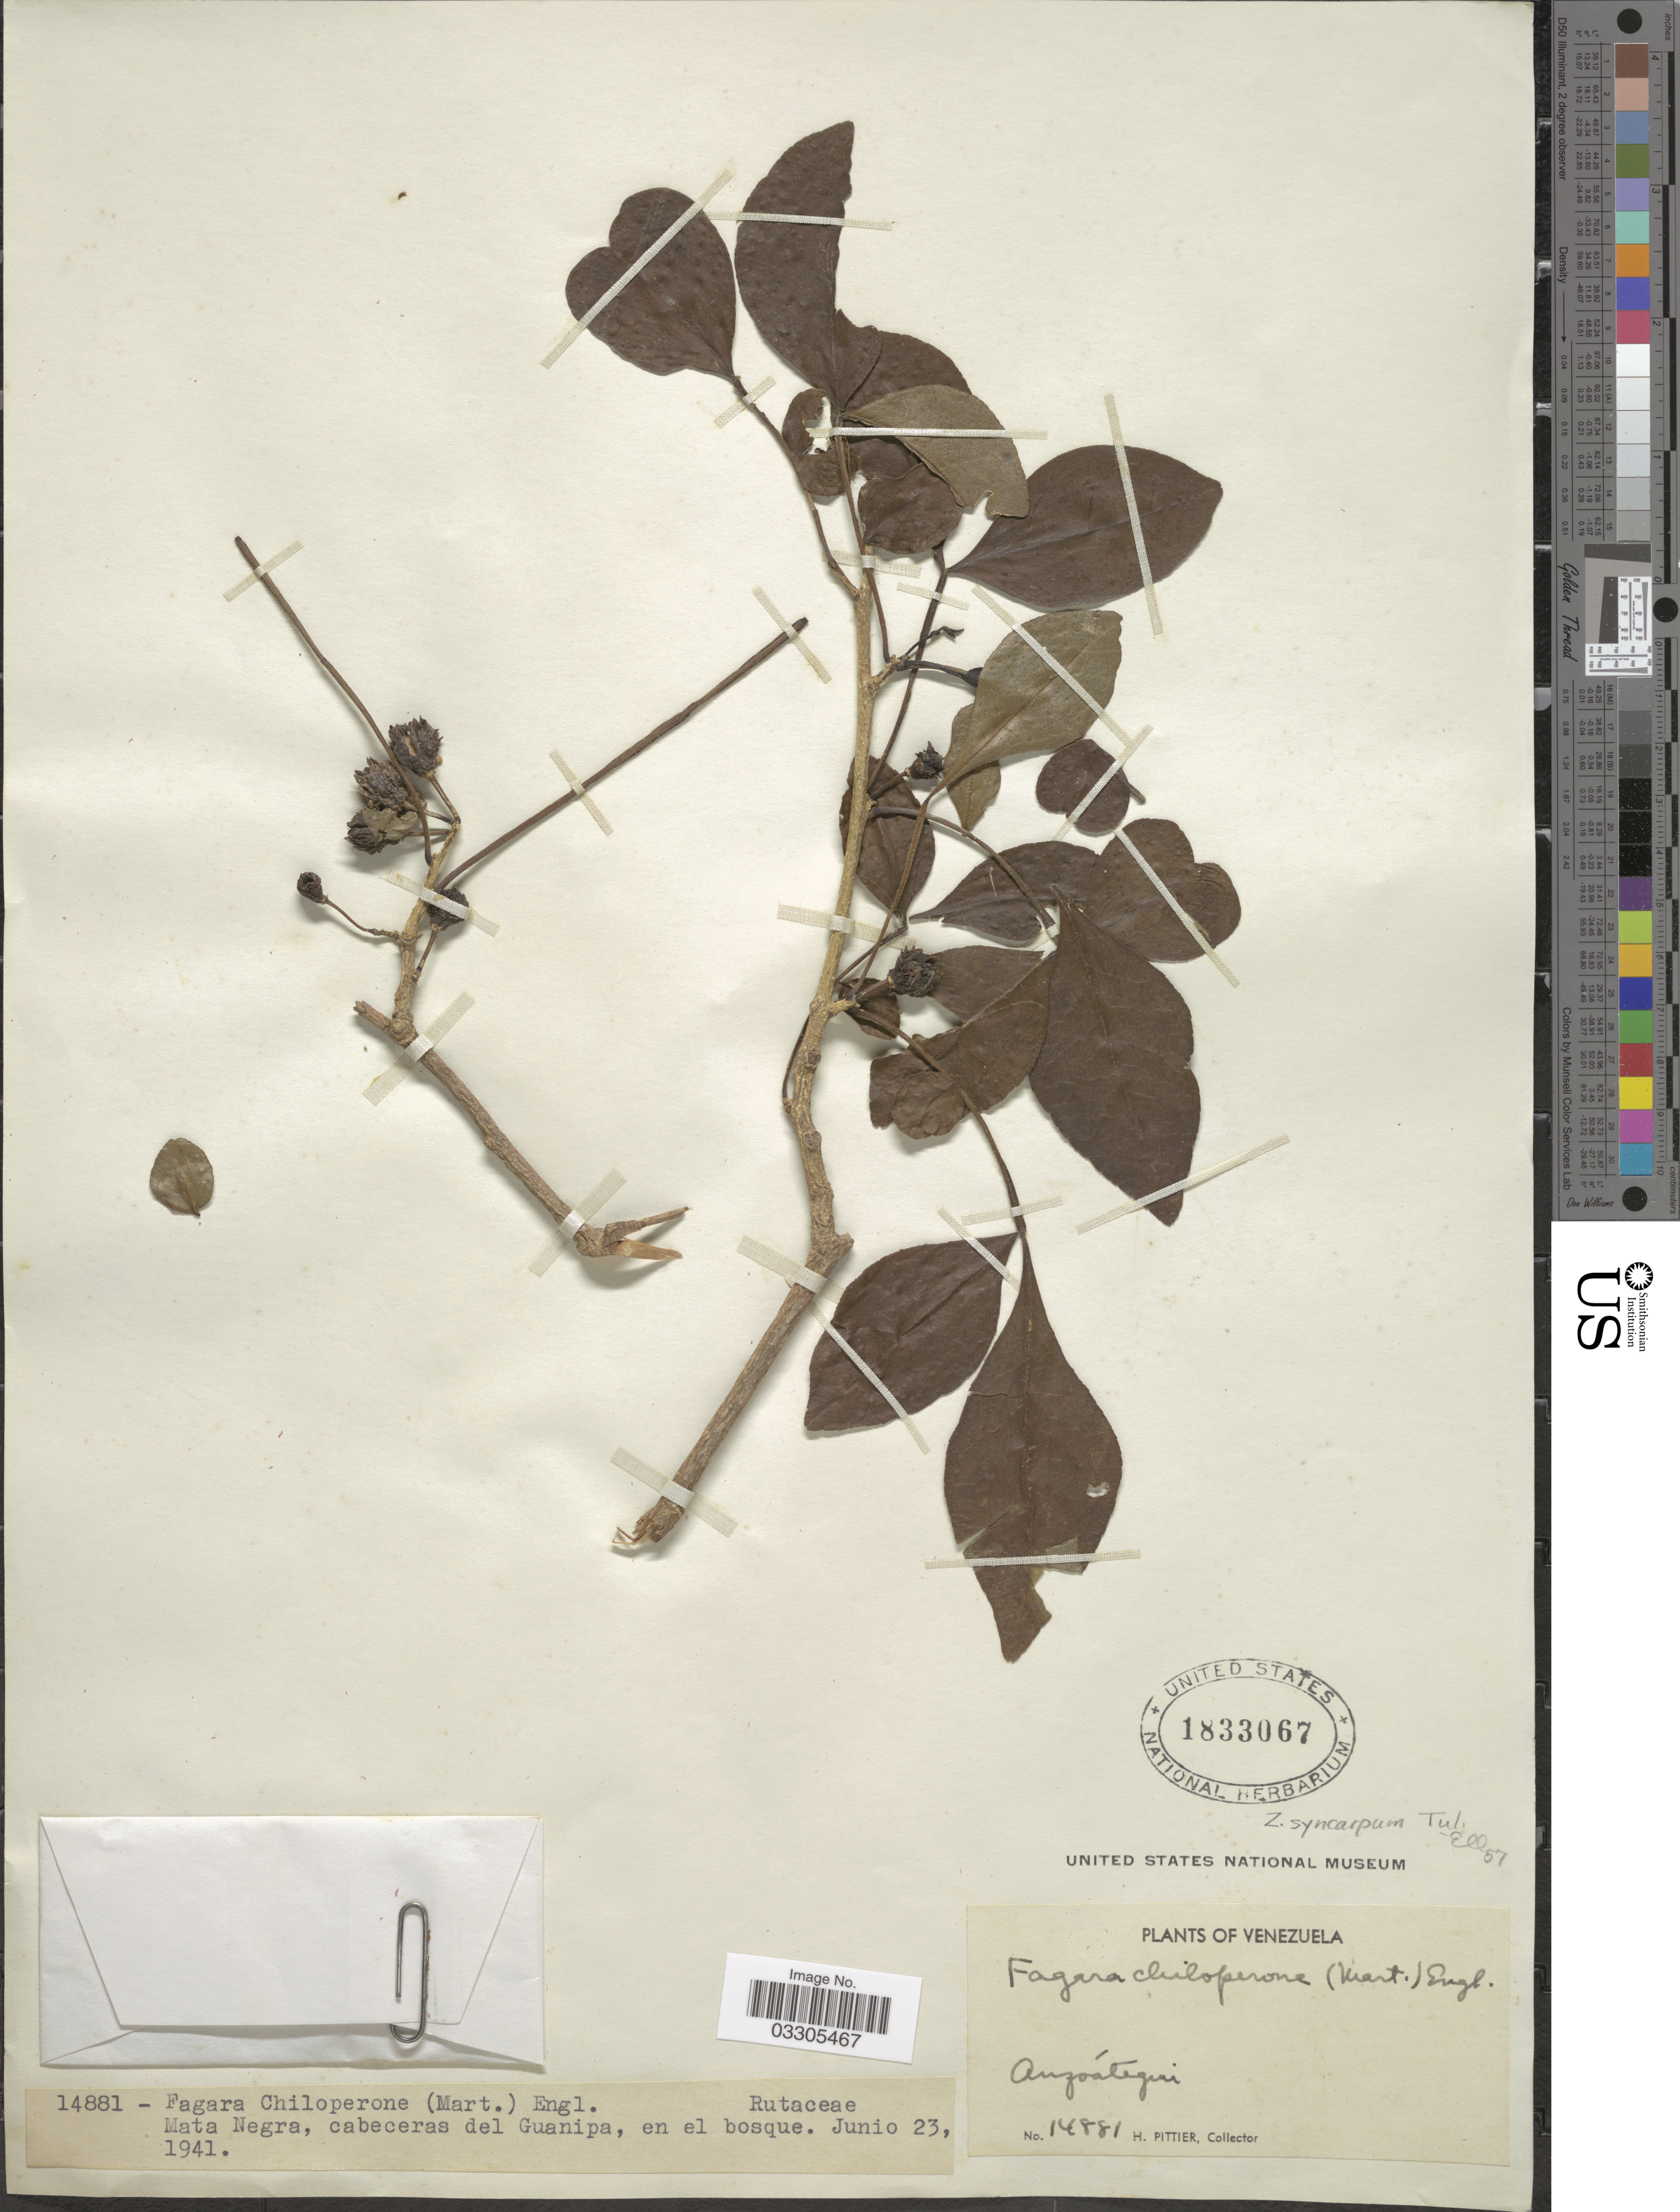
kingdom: Plantae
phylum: Tracheophyta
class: Magnoliopsida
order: Sapindales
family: Rutaceae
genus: Zanthoxylum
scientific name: Zanthoxylum syncarpum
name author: Tul.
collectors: H. F. Pittier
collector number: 14881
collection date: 1941-06-23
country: Venezuela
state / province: Anzoategui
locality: Mata Negra, cabeceras del Guanipa.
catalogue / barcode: US 1833067